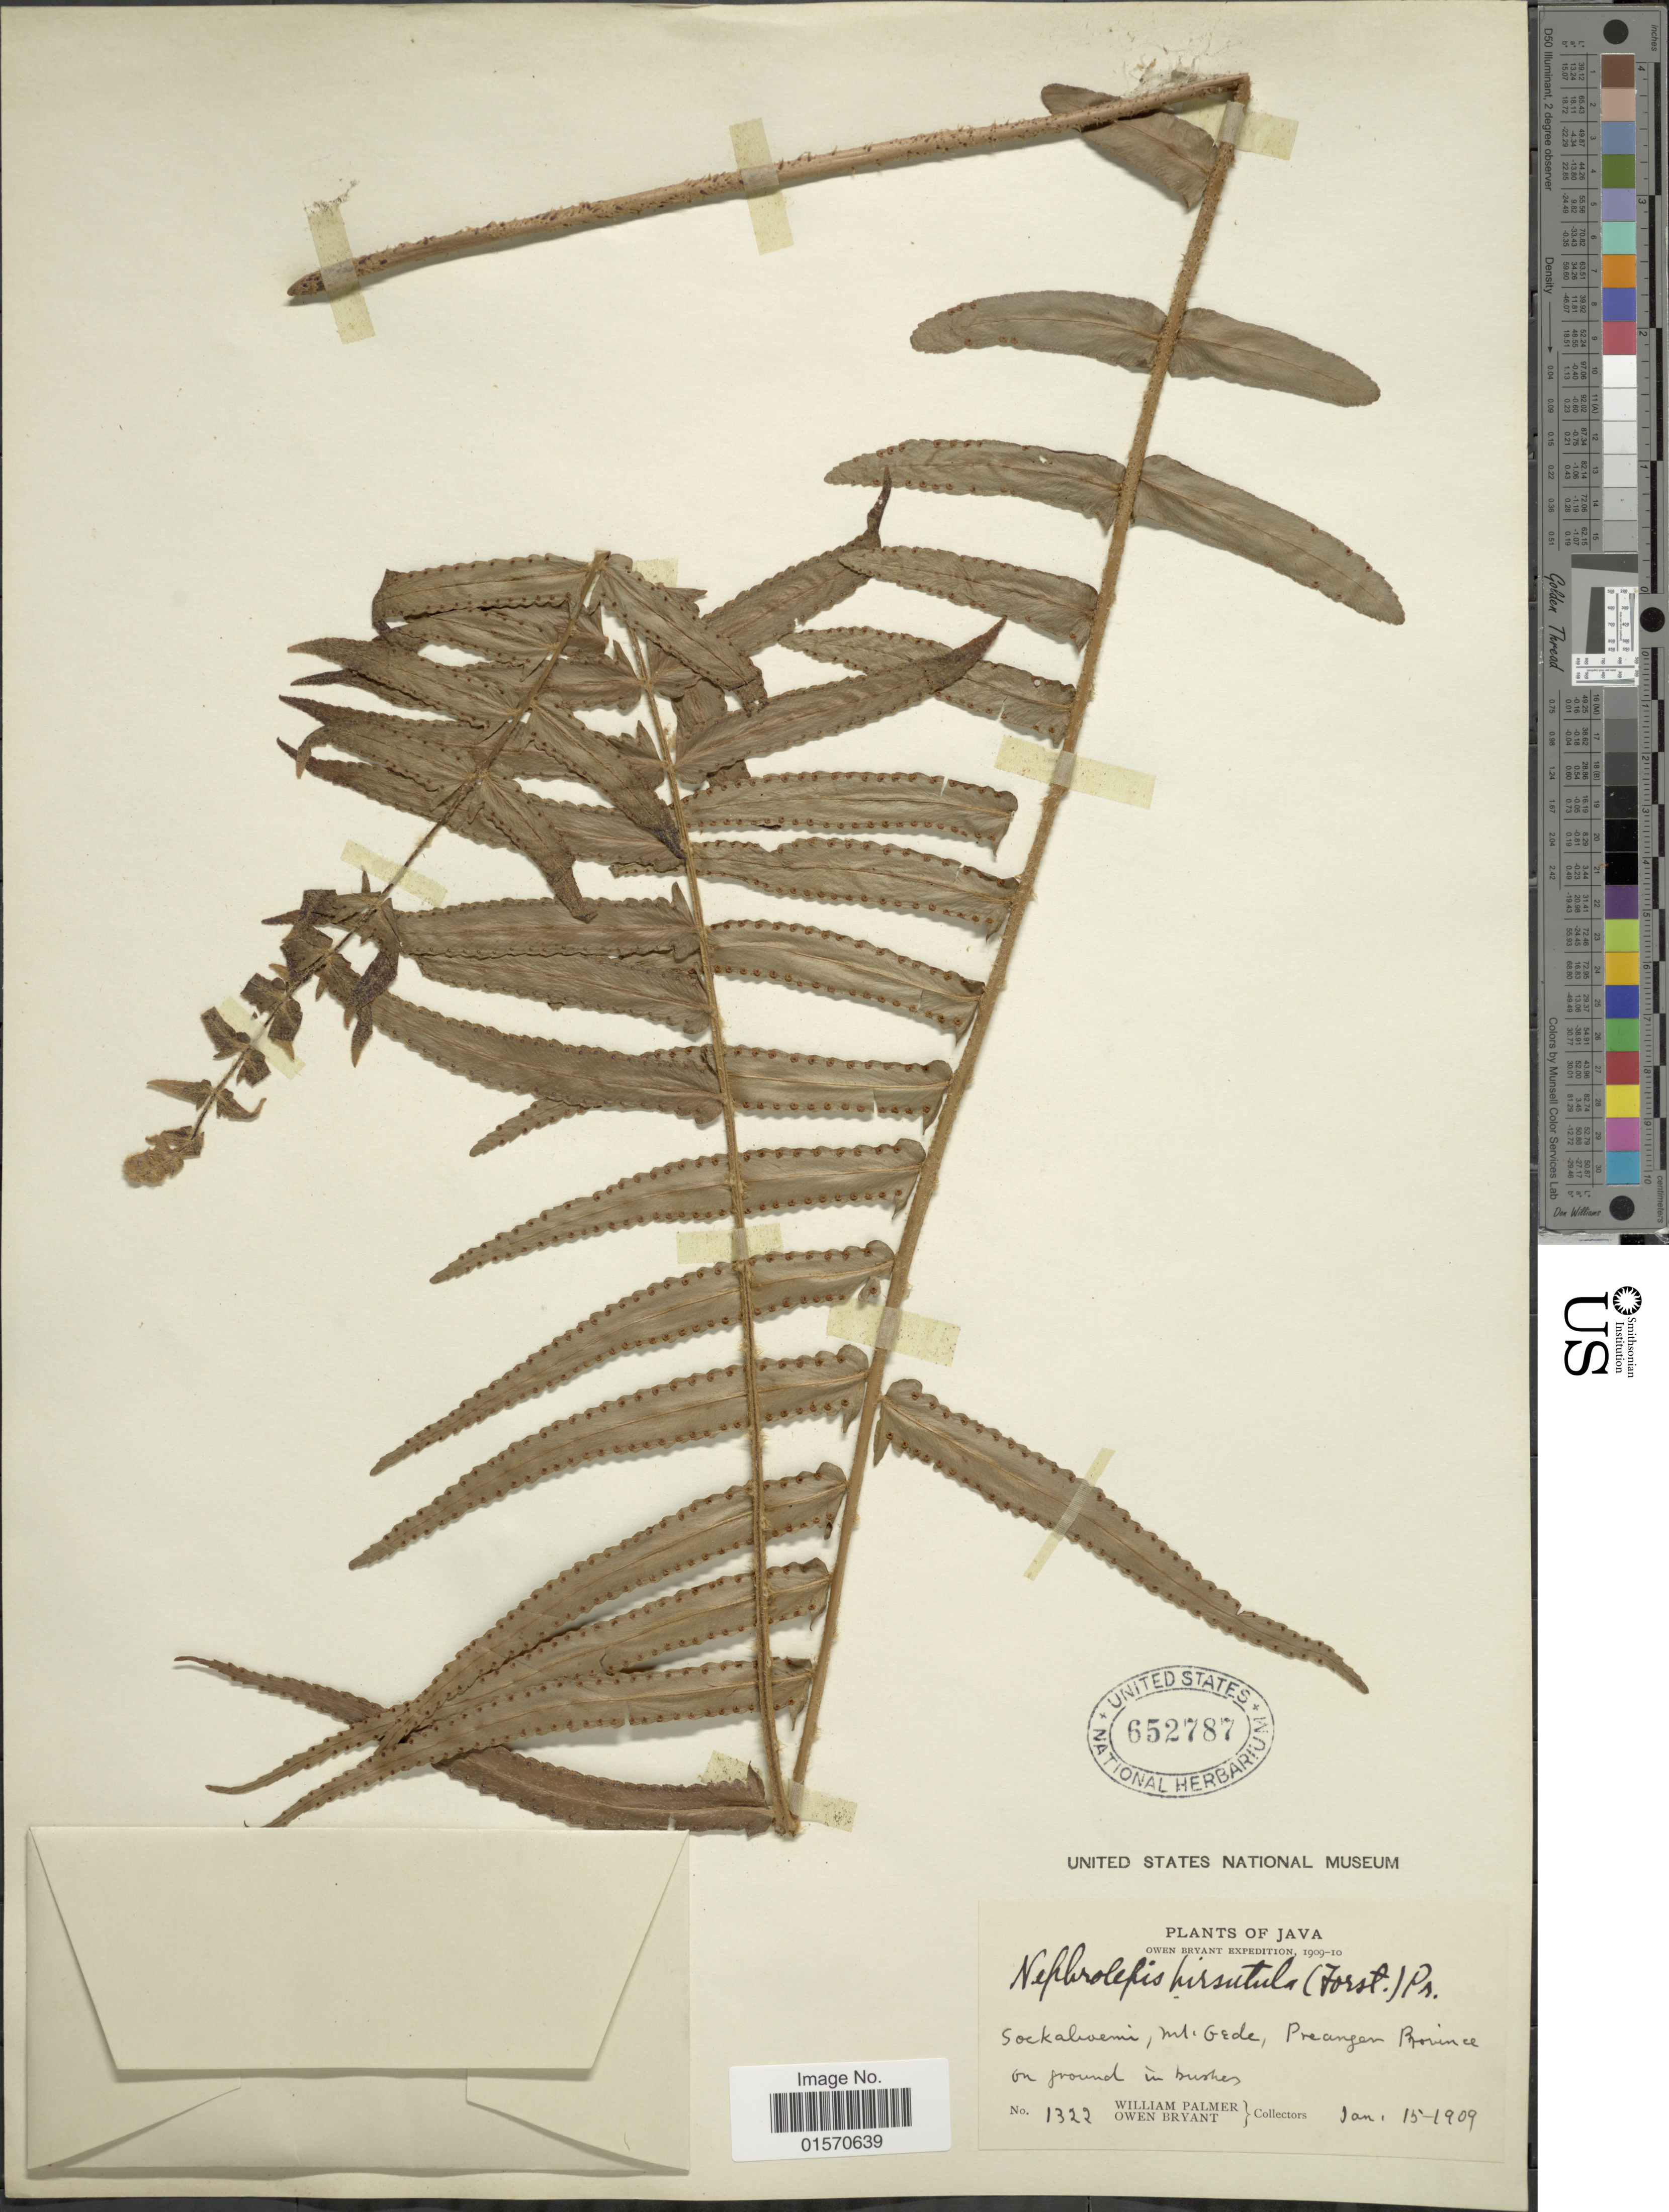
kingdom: Plantae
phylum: Tracheophyta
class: Polypodiopsida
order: Polypodiales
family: Nephrolepidaceae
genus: Nephrolepis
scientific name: Nephrolepis multiflora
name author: (Roxb.) F.M. Jarrett ex C.V. Morton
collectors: W. Palmer & O. Bryant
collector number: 1322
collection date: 1909-01-15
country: Indonesia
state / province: Java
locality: Soekaboemi, Mt. Gede, Preanger province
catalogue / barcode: US 652787